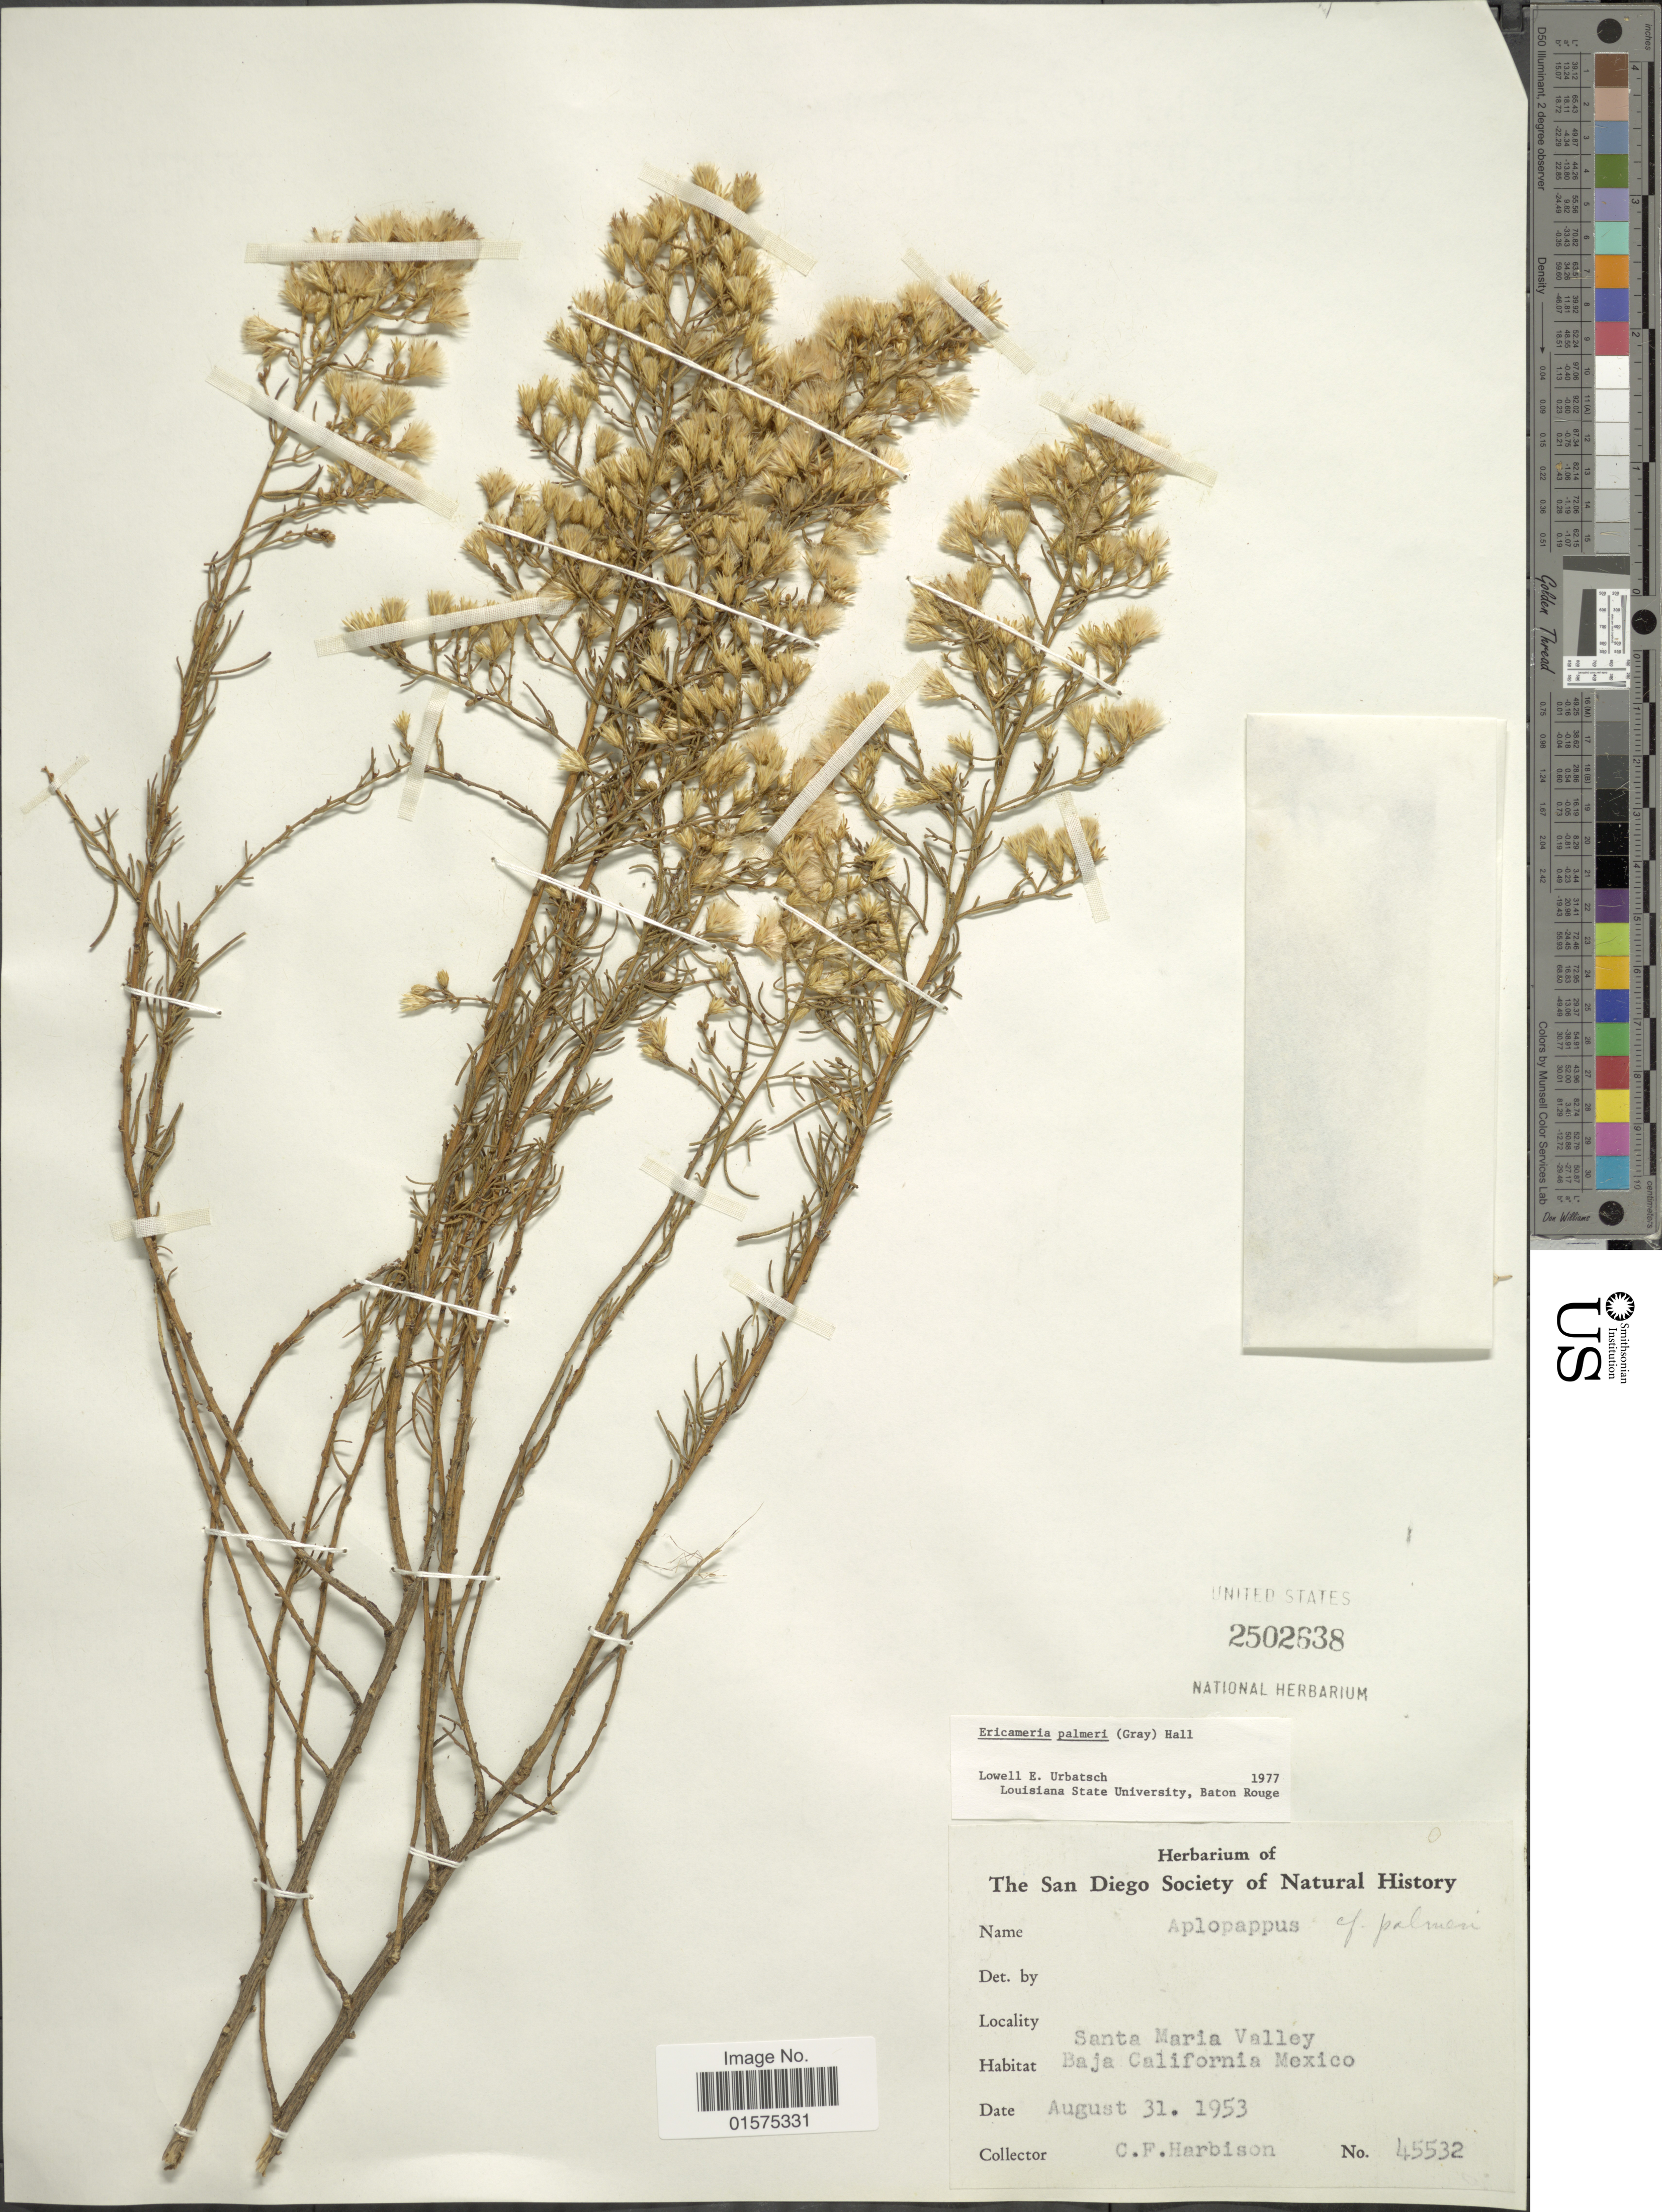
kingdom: Plantae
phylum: Tracheophyta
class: Magnoliopsida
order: Asterales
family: Asteraceae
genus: Ericameria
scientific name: Ericameria palmeri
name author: (A. Gray) H.M. Hall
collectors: C. F. Harbison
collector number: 45532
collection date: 1953-08-31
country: Mexico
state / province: Baja California Sur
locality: Santa Maria Valley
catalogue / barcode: US 2502638